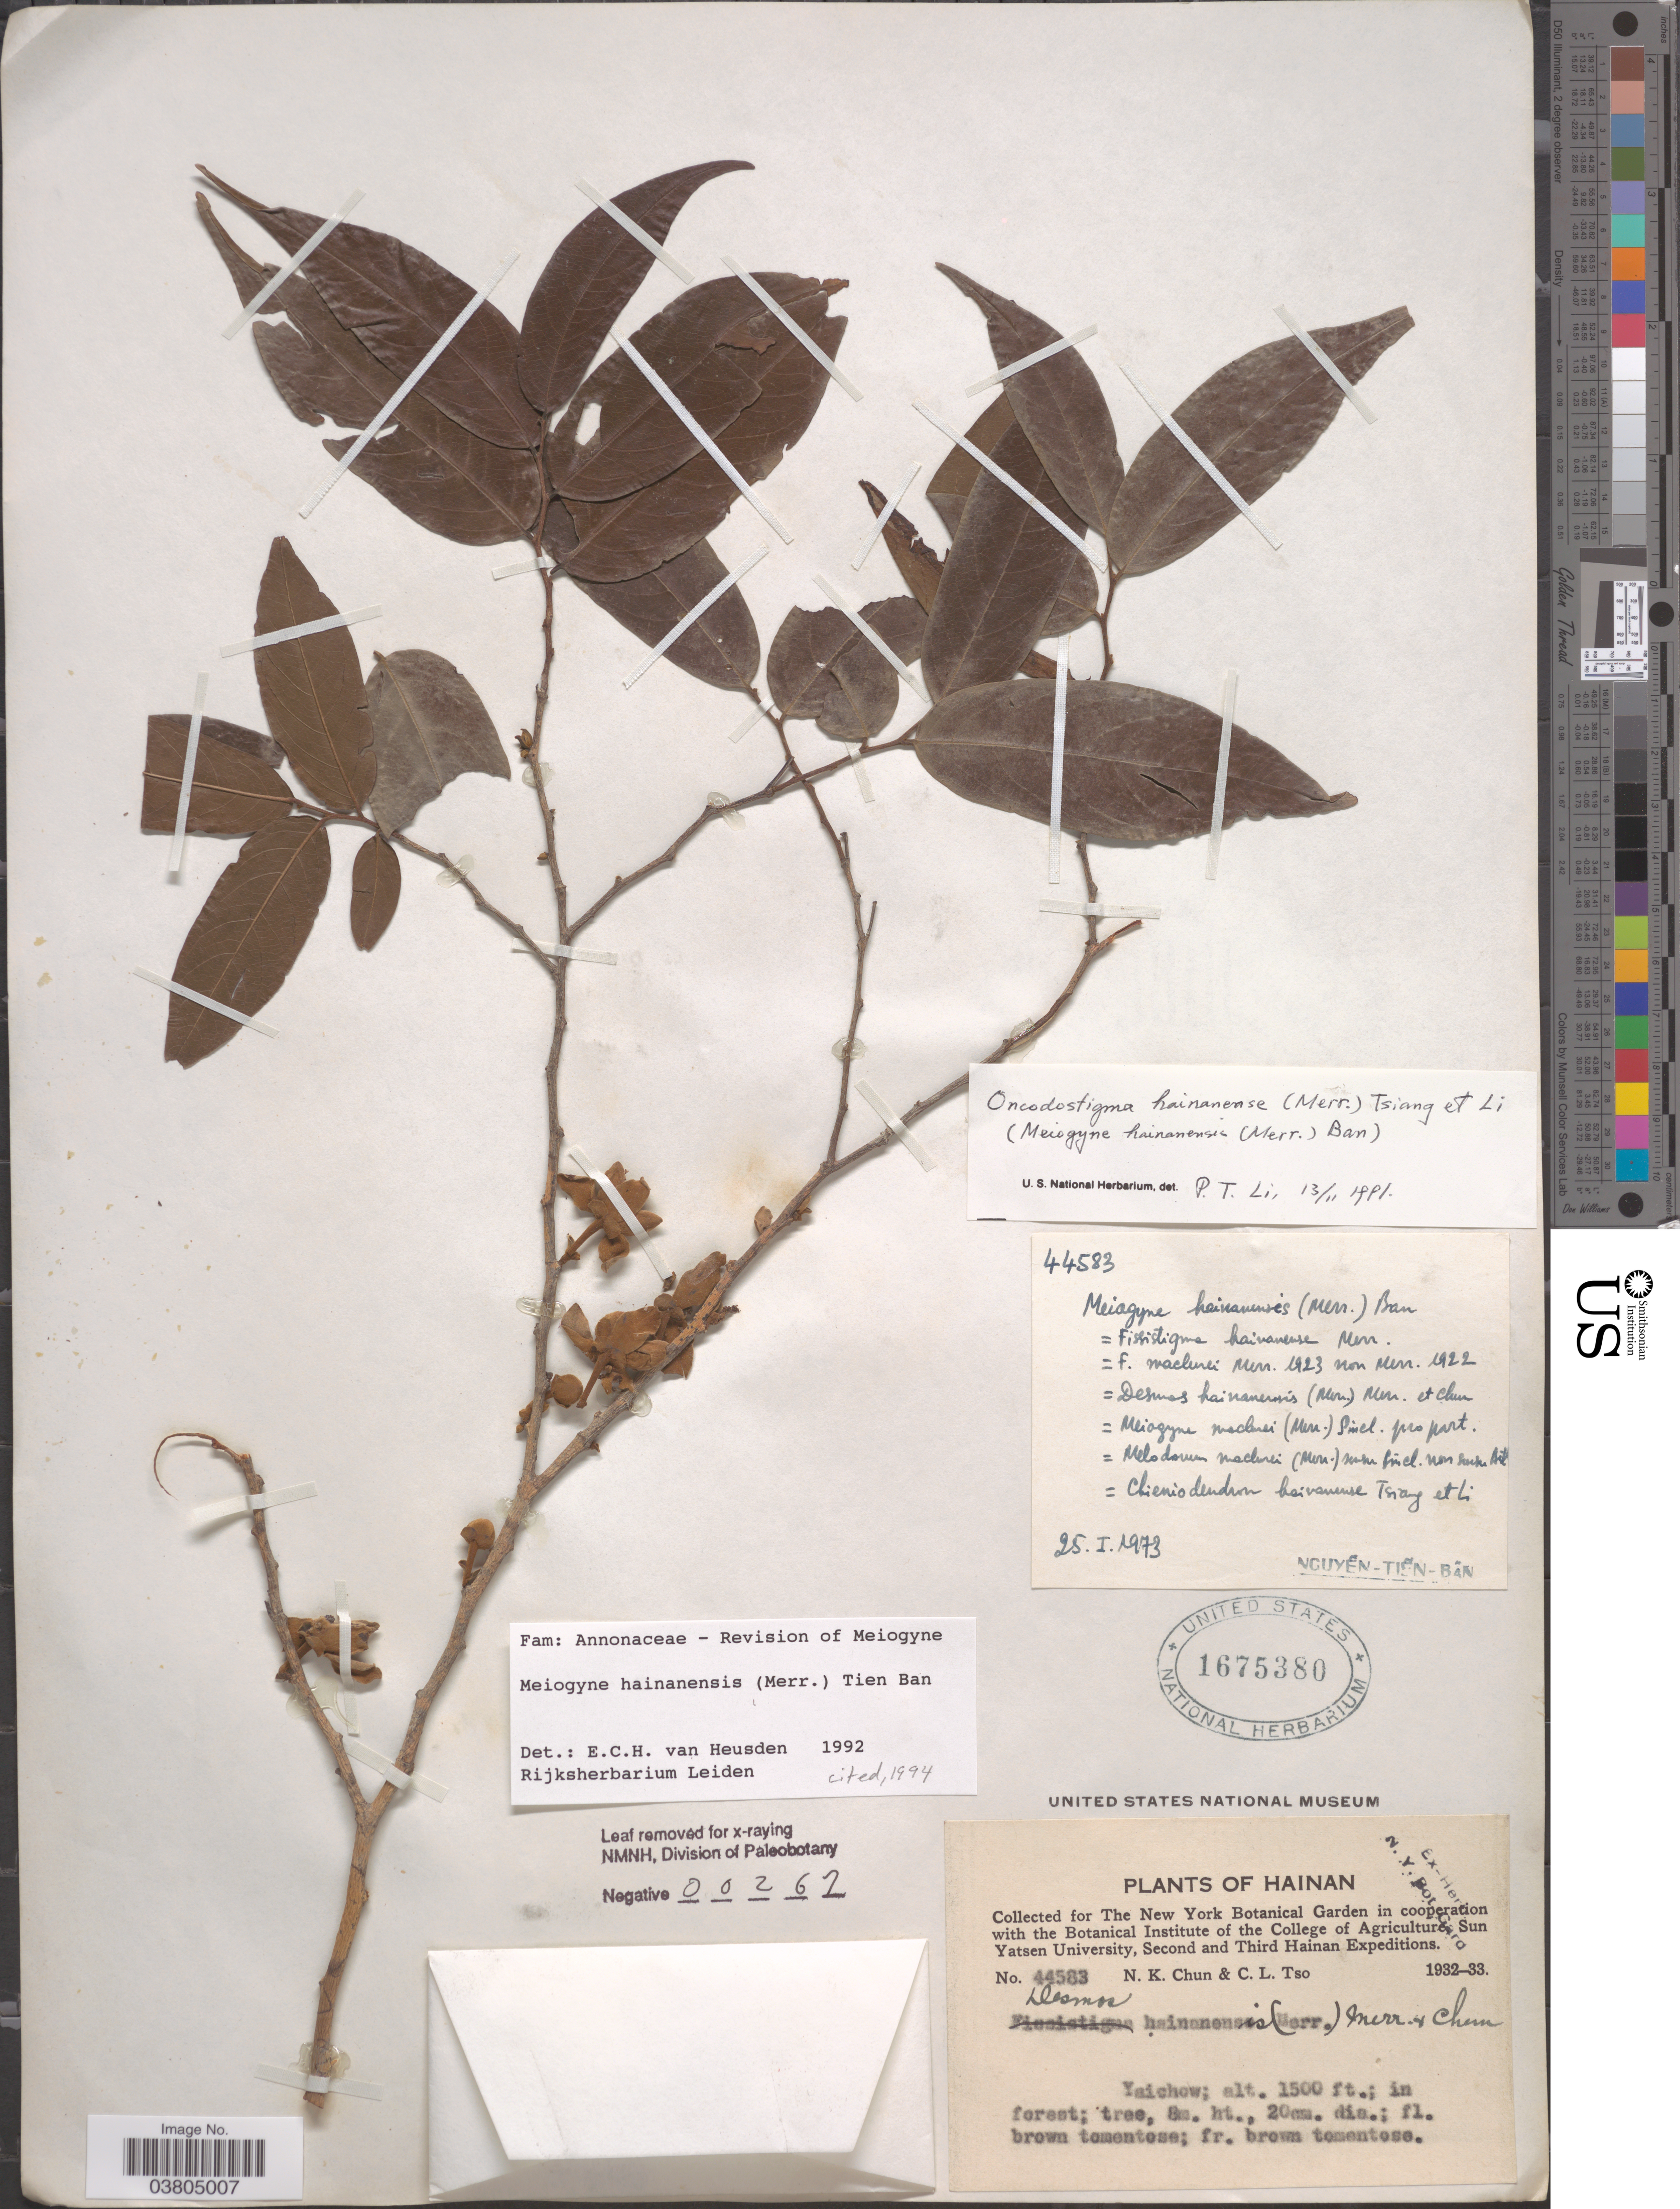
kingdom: Plantae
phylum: Tracheophyta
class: Magnoliopsida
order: Magnoliales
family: Annonaceae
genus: Meiogyne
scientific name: Meiogyne hainanensis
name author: (Merr.) Bân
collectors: N. K. Chun & C. Tso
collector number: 44583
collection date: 1932/1933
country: China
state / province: Hainan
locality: Yaichow.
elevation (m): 457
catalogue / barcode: US 1675380